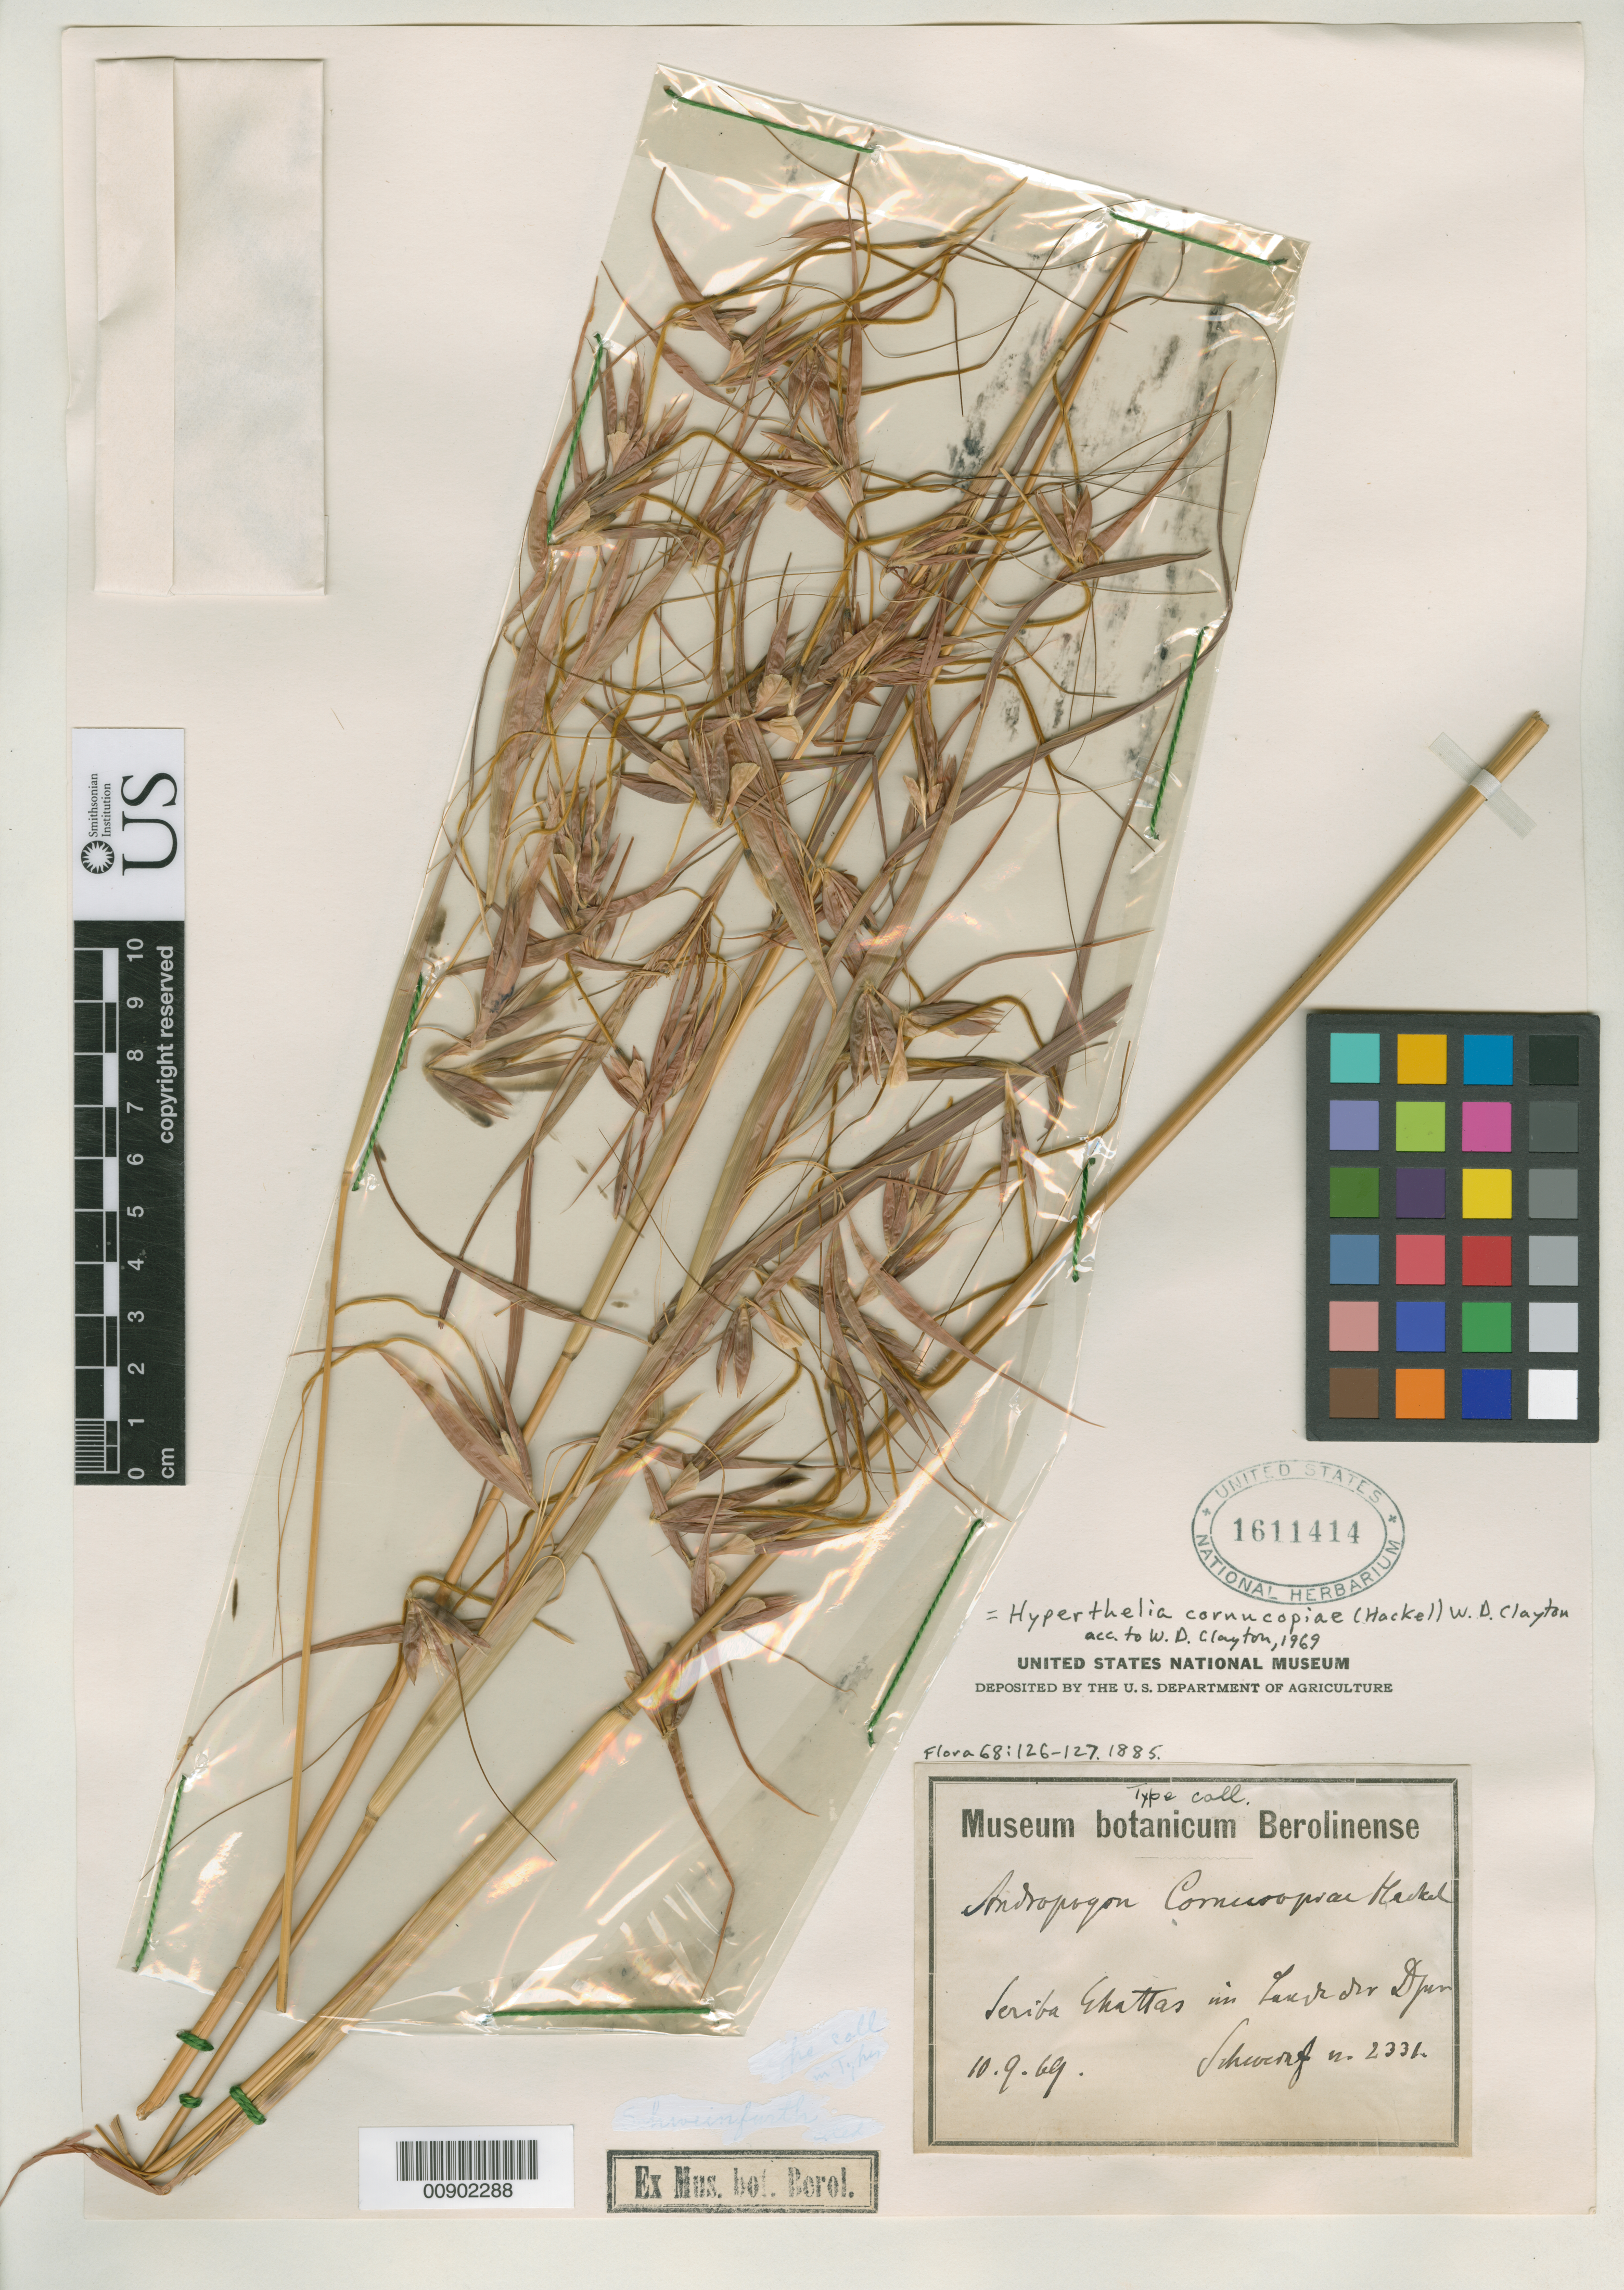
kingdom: Plantae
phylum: Tracheophyta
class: Liliopsida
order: Poales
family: Poaceae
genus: Andropogon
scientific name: Andropogon cornucopiae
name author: Hack.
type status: Isotype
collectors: G. A. Schweinfurth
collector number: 2331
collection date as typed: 10 Sep 1869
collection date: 1869-09-10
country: Sudan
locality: Seriba Ghattas in [illegible] Djur. [Protologue, "Africa centralis: ad Seriba Ghattas in terra Djur"]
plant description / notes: Currently accepted name as cited by W.D. Clayton (1969).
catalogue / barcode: US 1611414